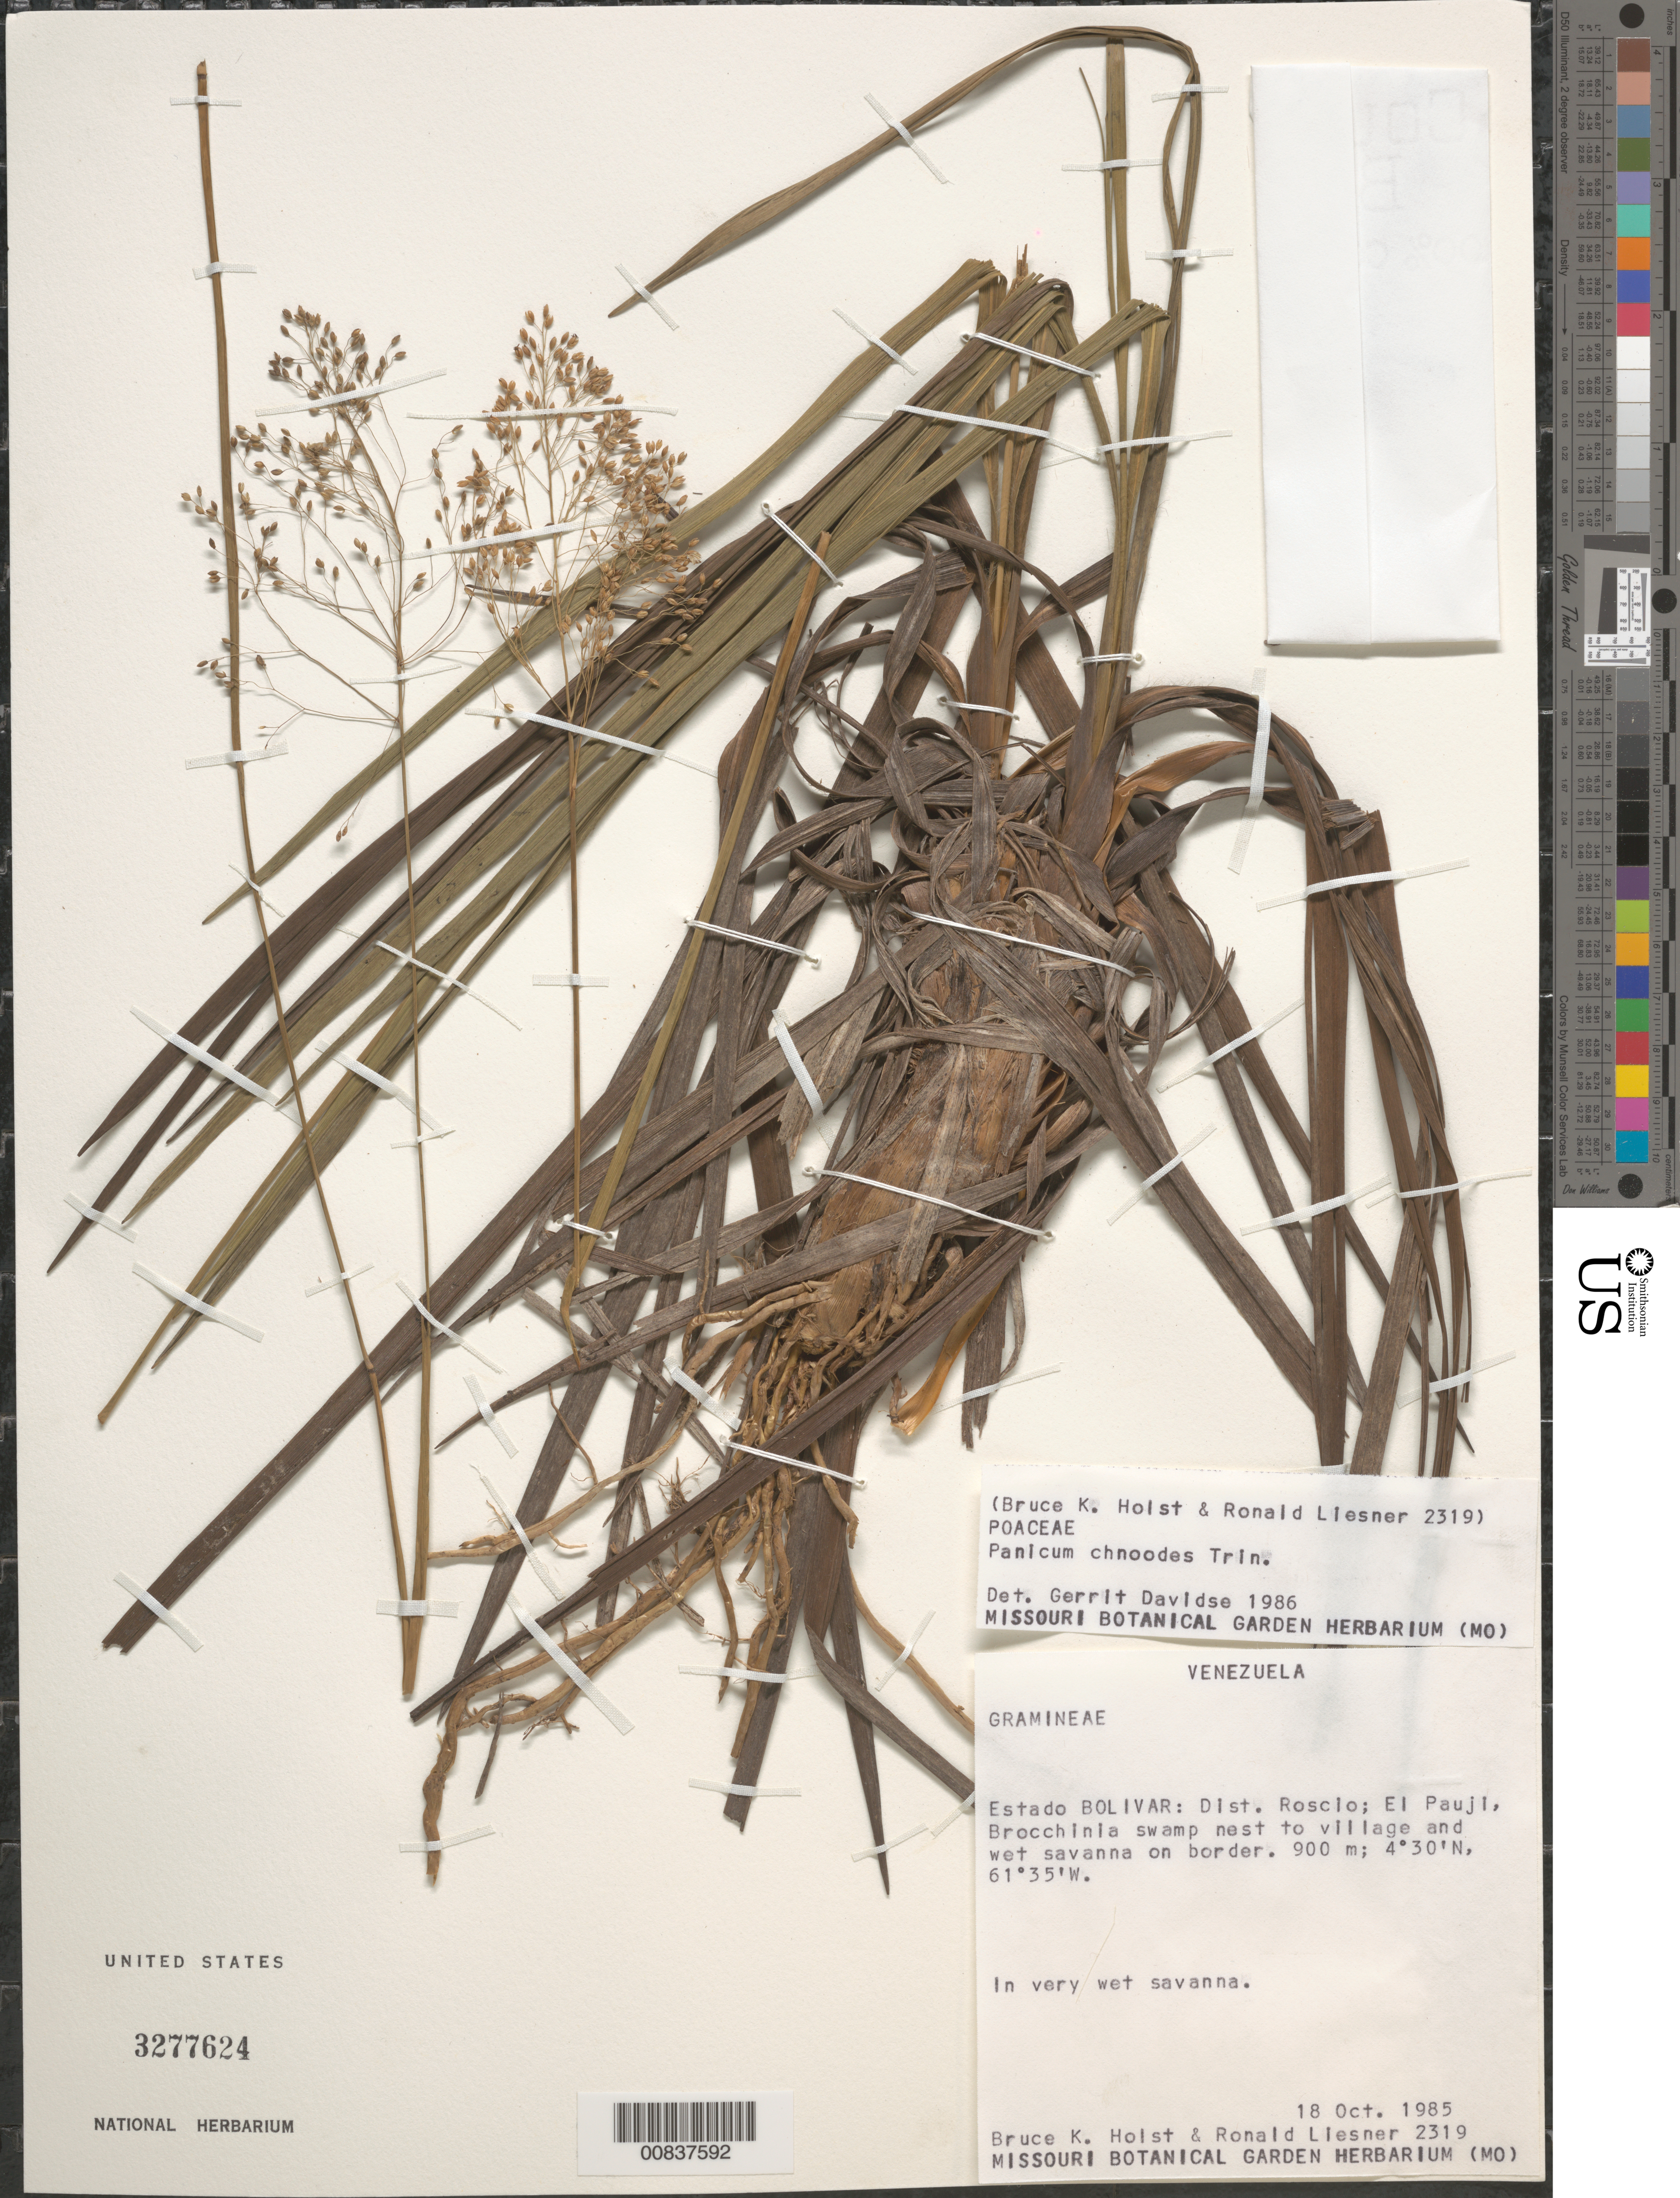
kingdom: Plantae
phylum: Tracheophyta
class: Liliopsida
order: Poales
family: Poaceae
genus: Panicum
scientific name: Panicum chnoodes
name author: Trin.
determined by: Davidse, Gerrit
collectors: B. Holst & R. L. Liesner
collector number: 2319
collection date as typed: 18-Oct-85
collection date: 1985-10-18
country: Venezuela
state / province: Bolívar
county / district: Roscio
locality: El Pauji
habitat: Brocchinia swamp nest to village and wet savanna on border; in very wet savanna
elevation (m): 900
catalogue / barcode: US 3277624